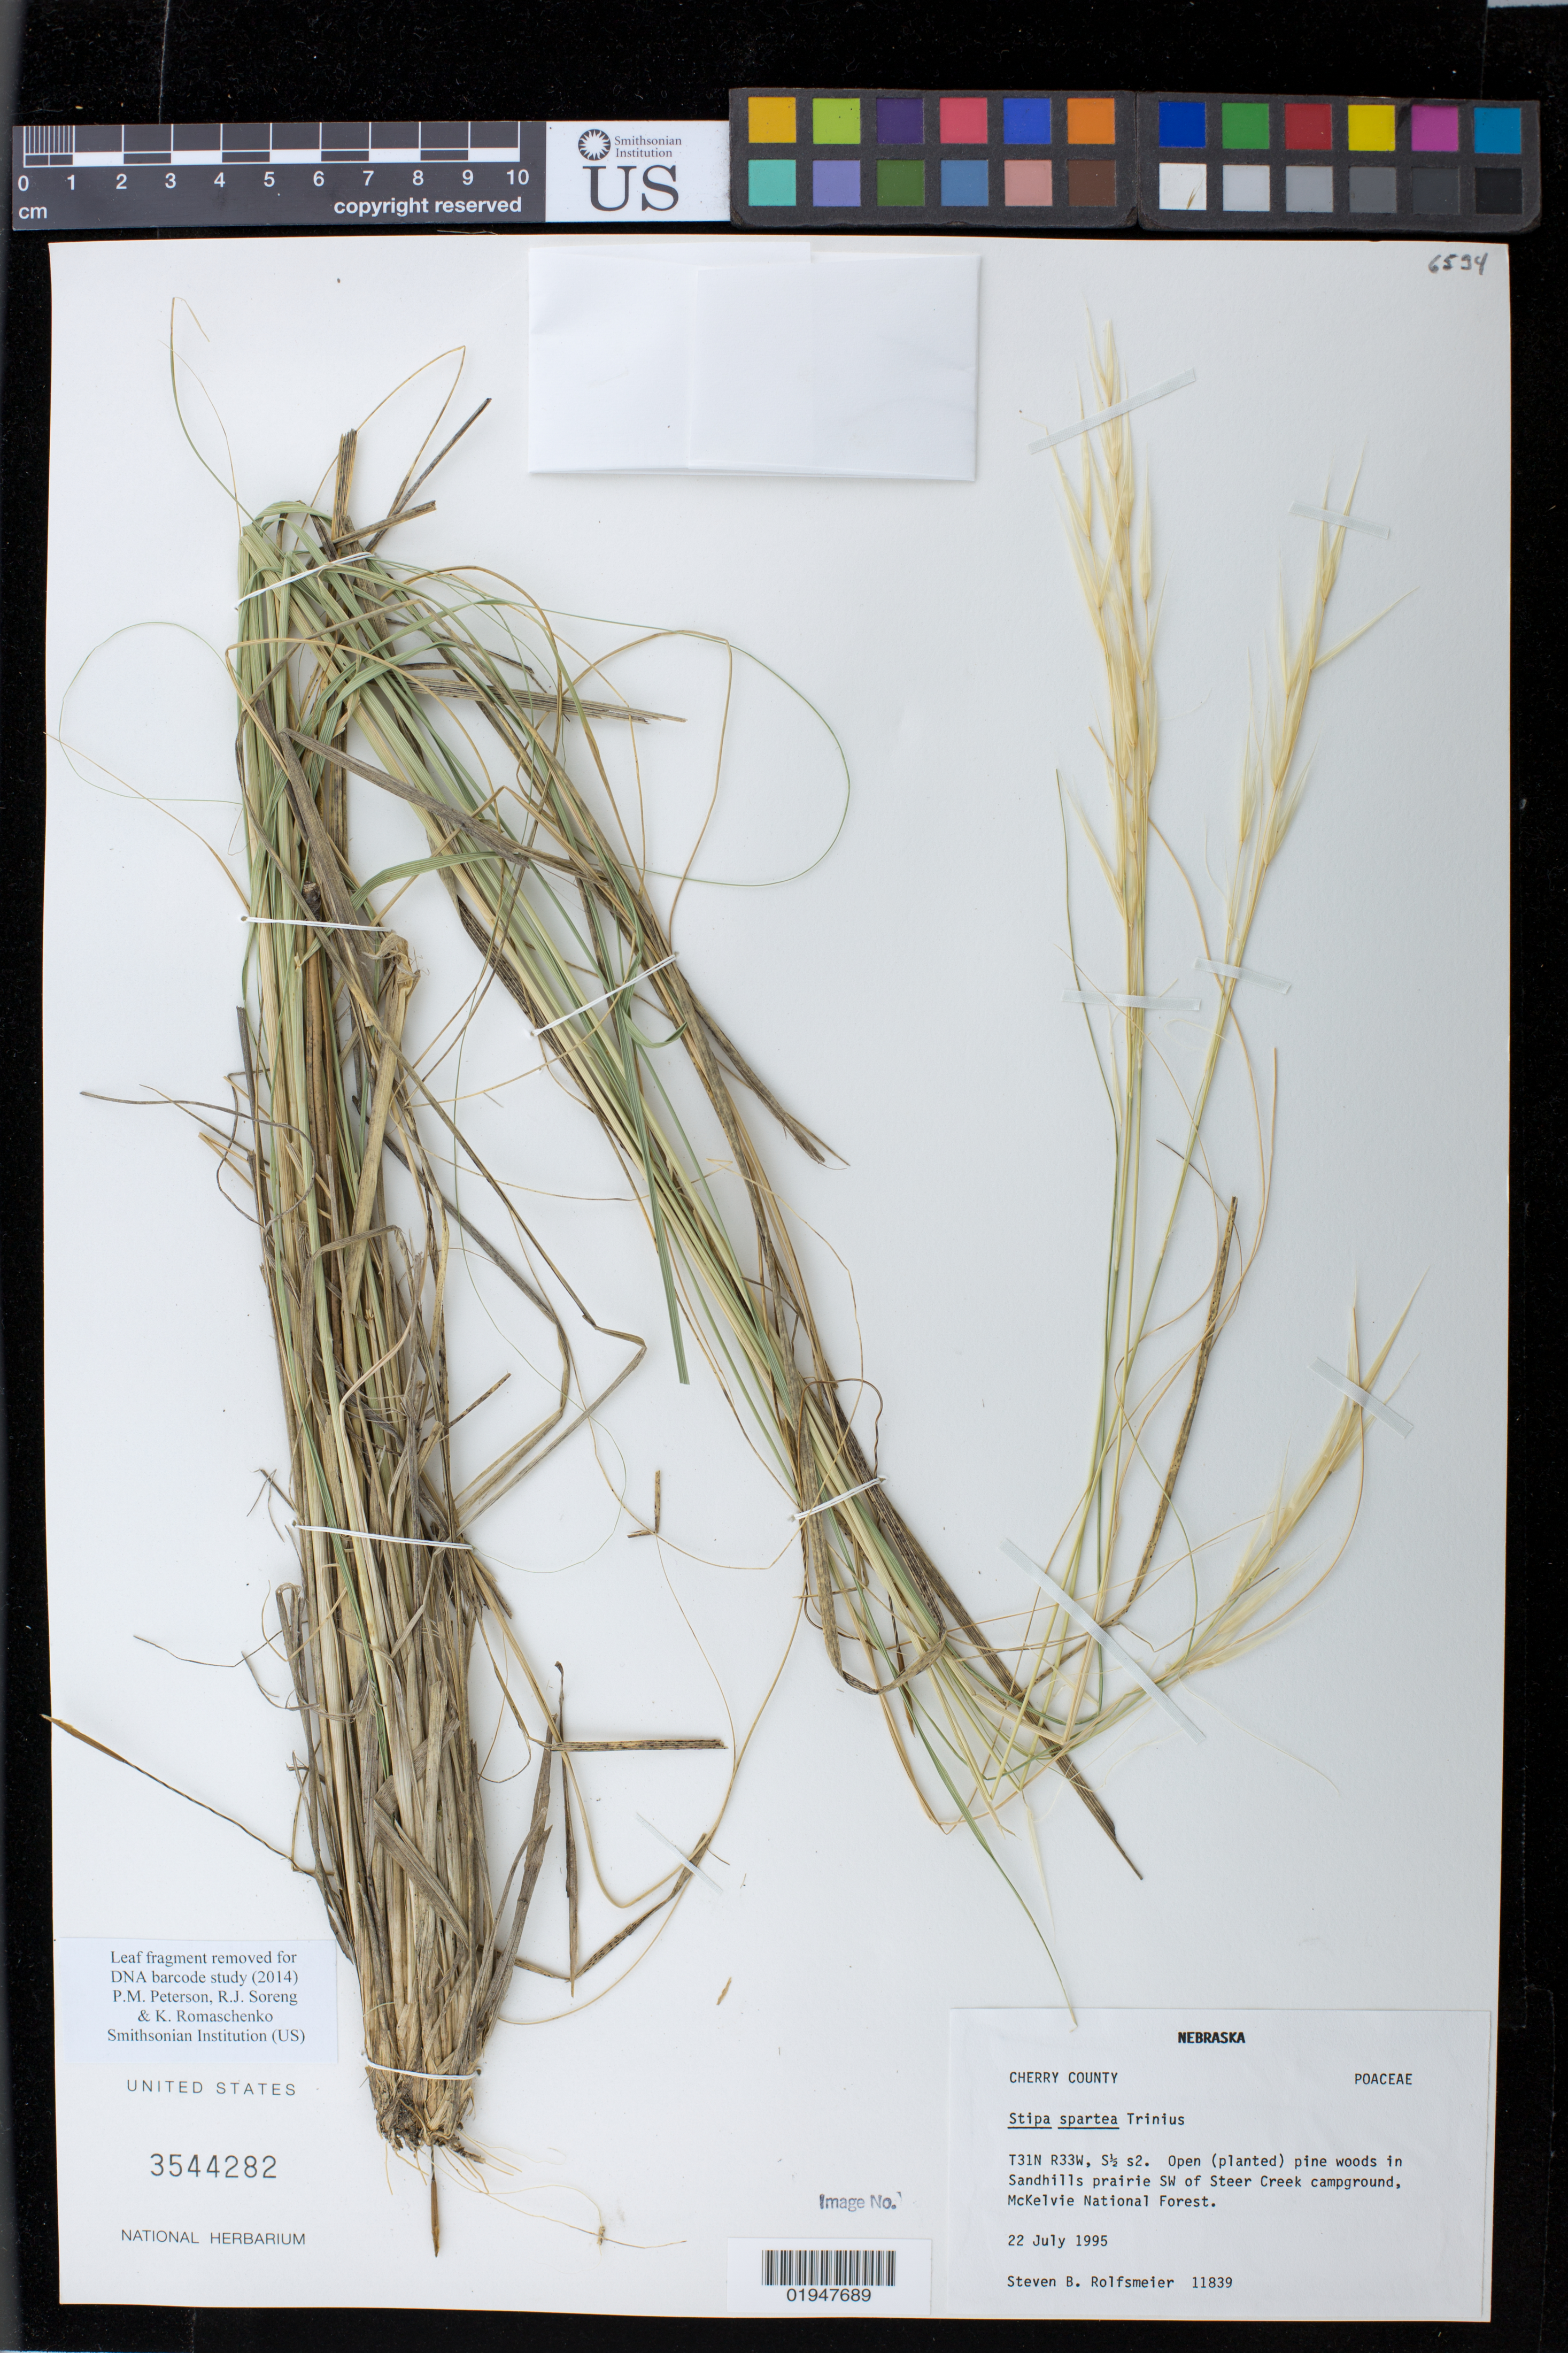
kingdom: Plantae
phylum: Tracheophyta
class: Liliopsida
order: Poales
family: Poaceae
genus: Stipa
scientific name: Stipa spartea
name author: Trin.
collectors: S. Rolfsmeier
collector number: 11839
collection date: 1995-07-22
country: United States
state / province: Nebraska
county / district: Cherry County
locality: T31N R33W, S1/2 s2.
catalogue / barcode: US 3544282